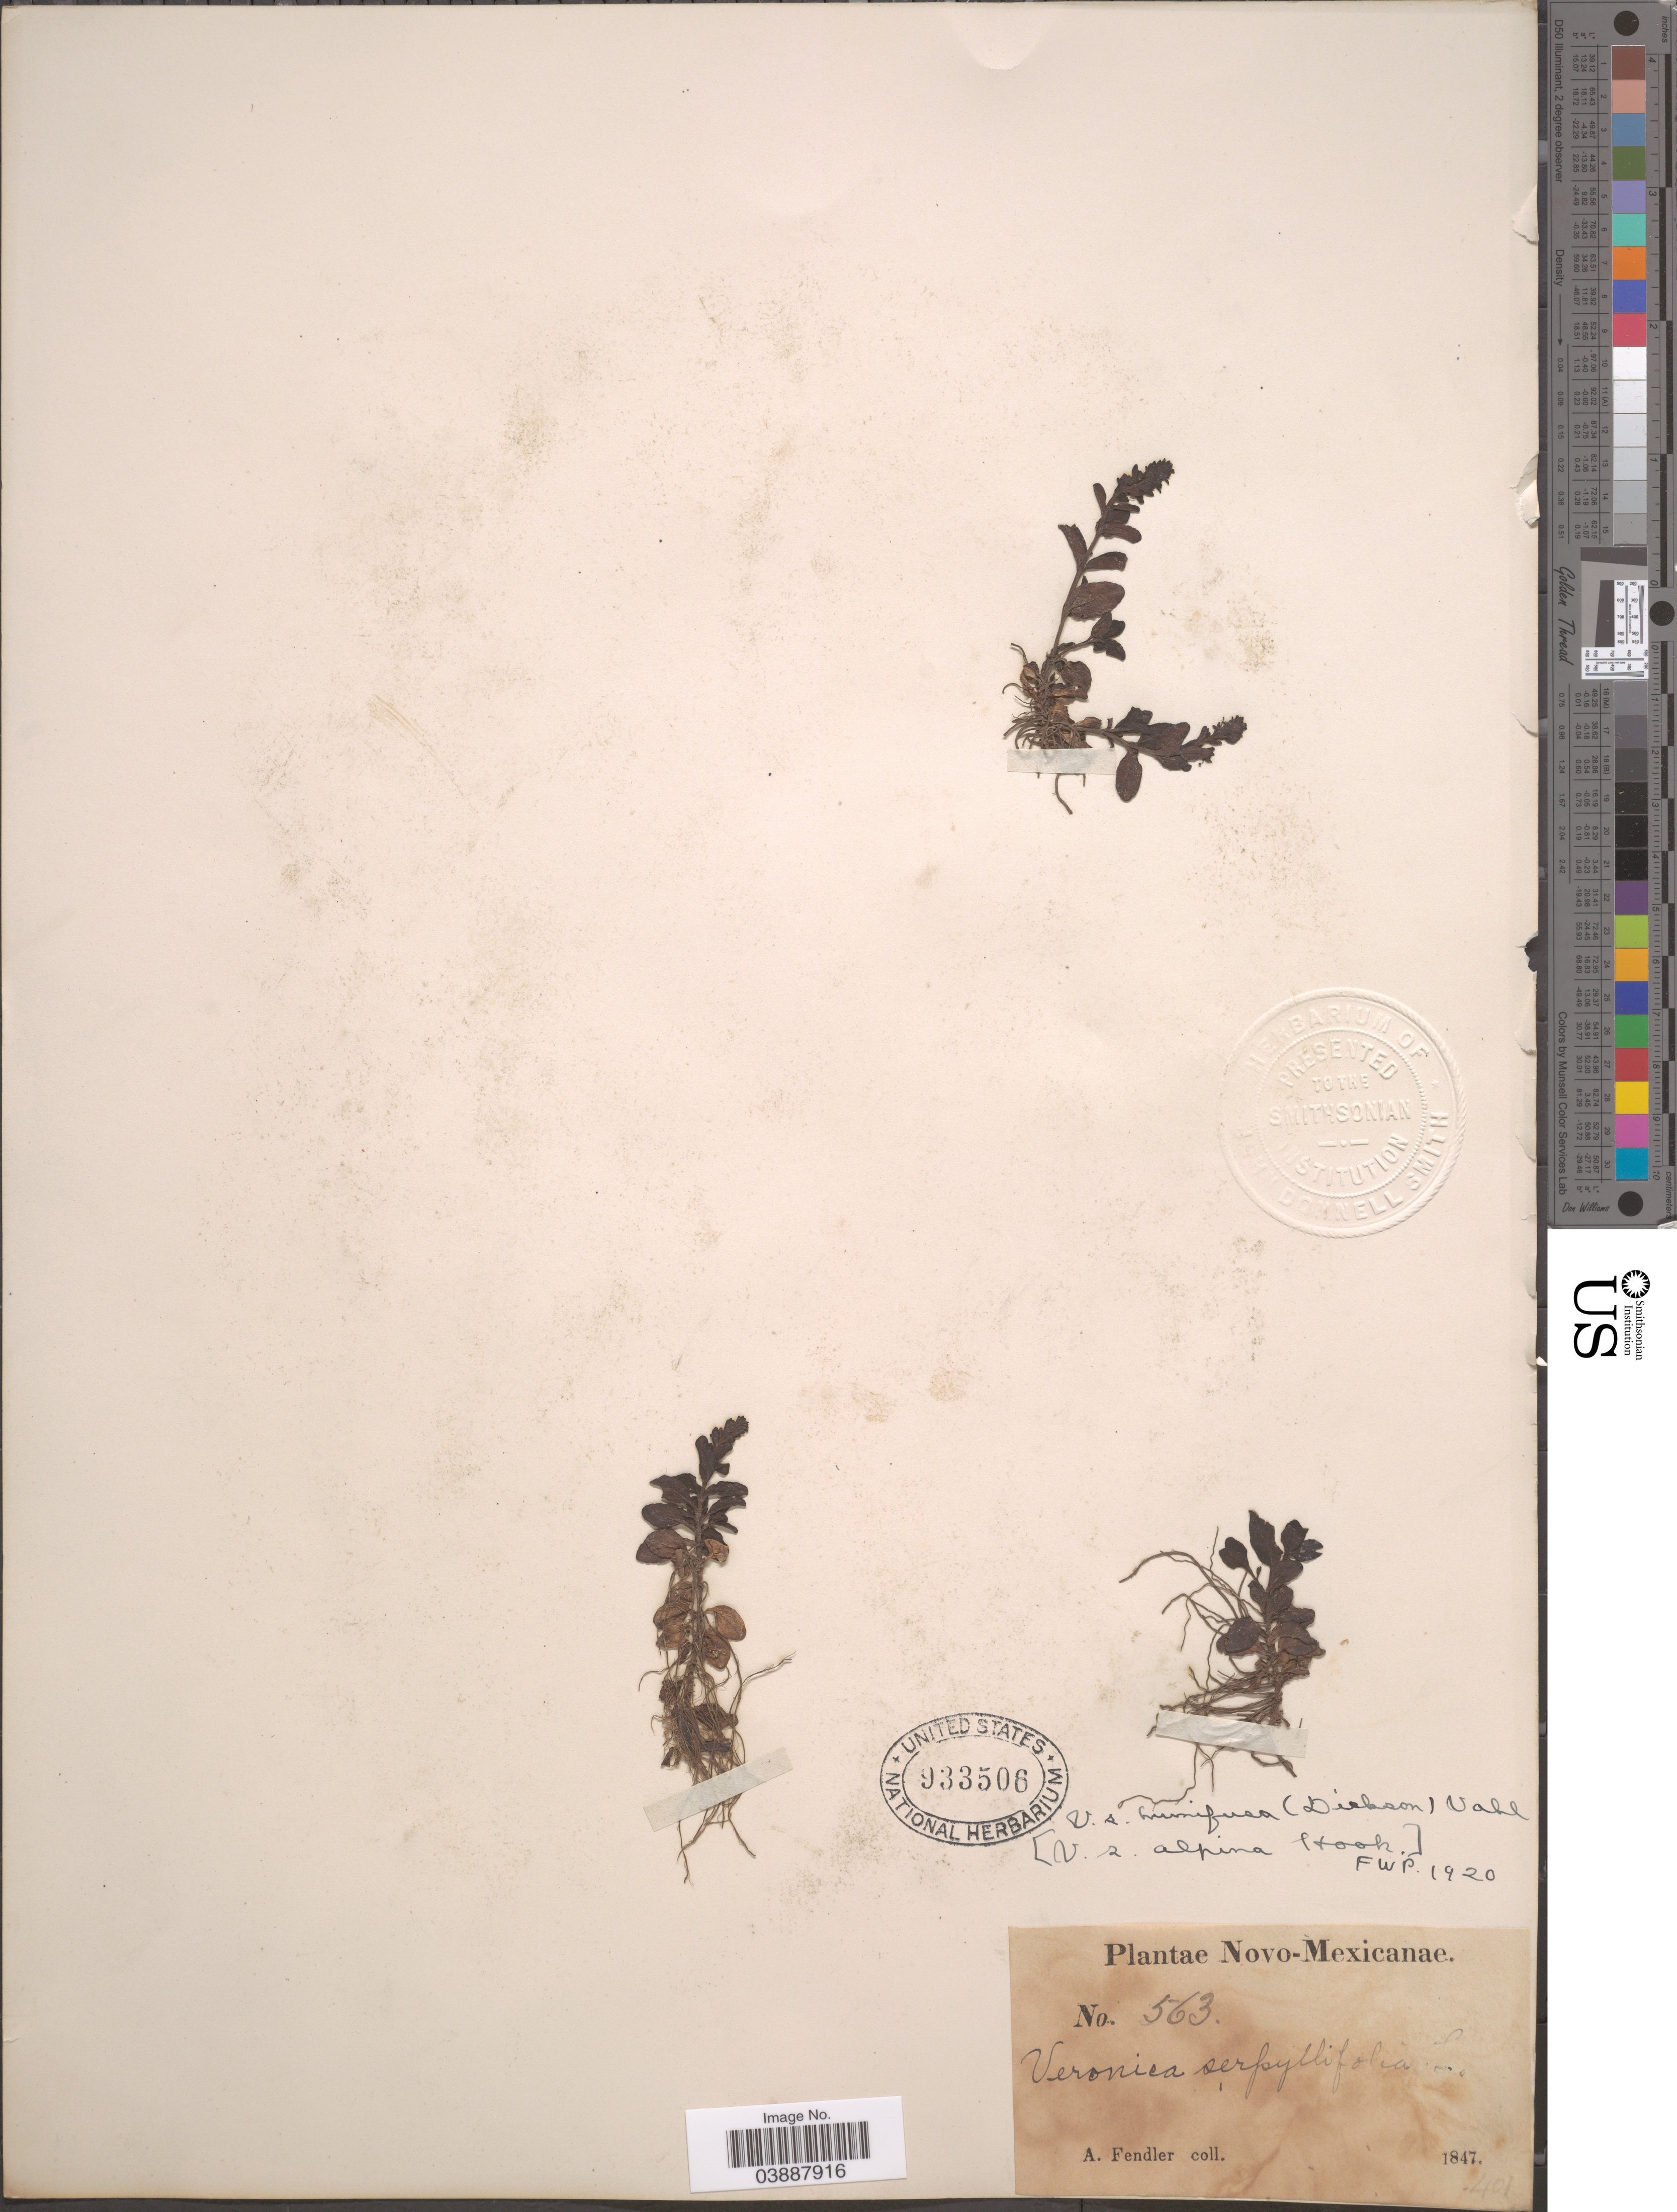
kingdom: Plantae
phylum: Tracheophyta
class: Magnoliopsida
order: Lamiales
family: Plantaginaceae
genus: Veronica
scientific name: Veronica serpyllifolia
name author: L.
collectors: A. Fendler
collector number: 563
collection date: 1847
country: United States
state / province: New Mexico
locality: Novo-Mexicanae.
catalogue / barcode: US 933506